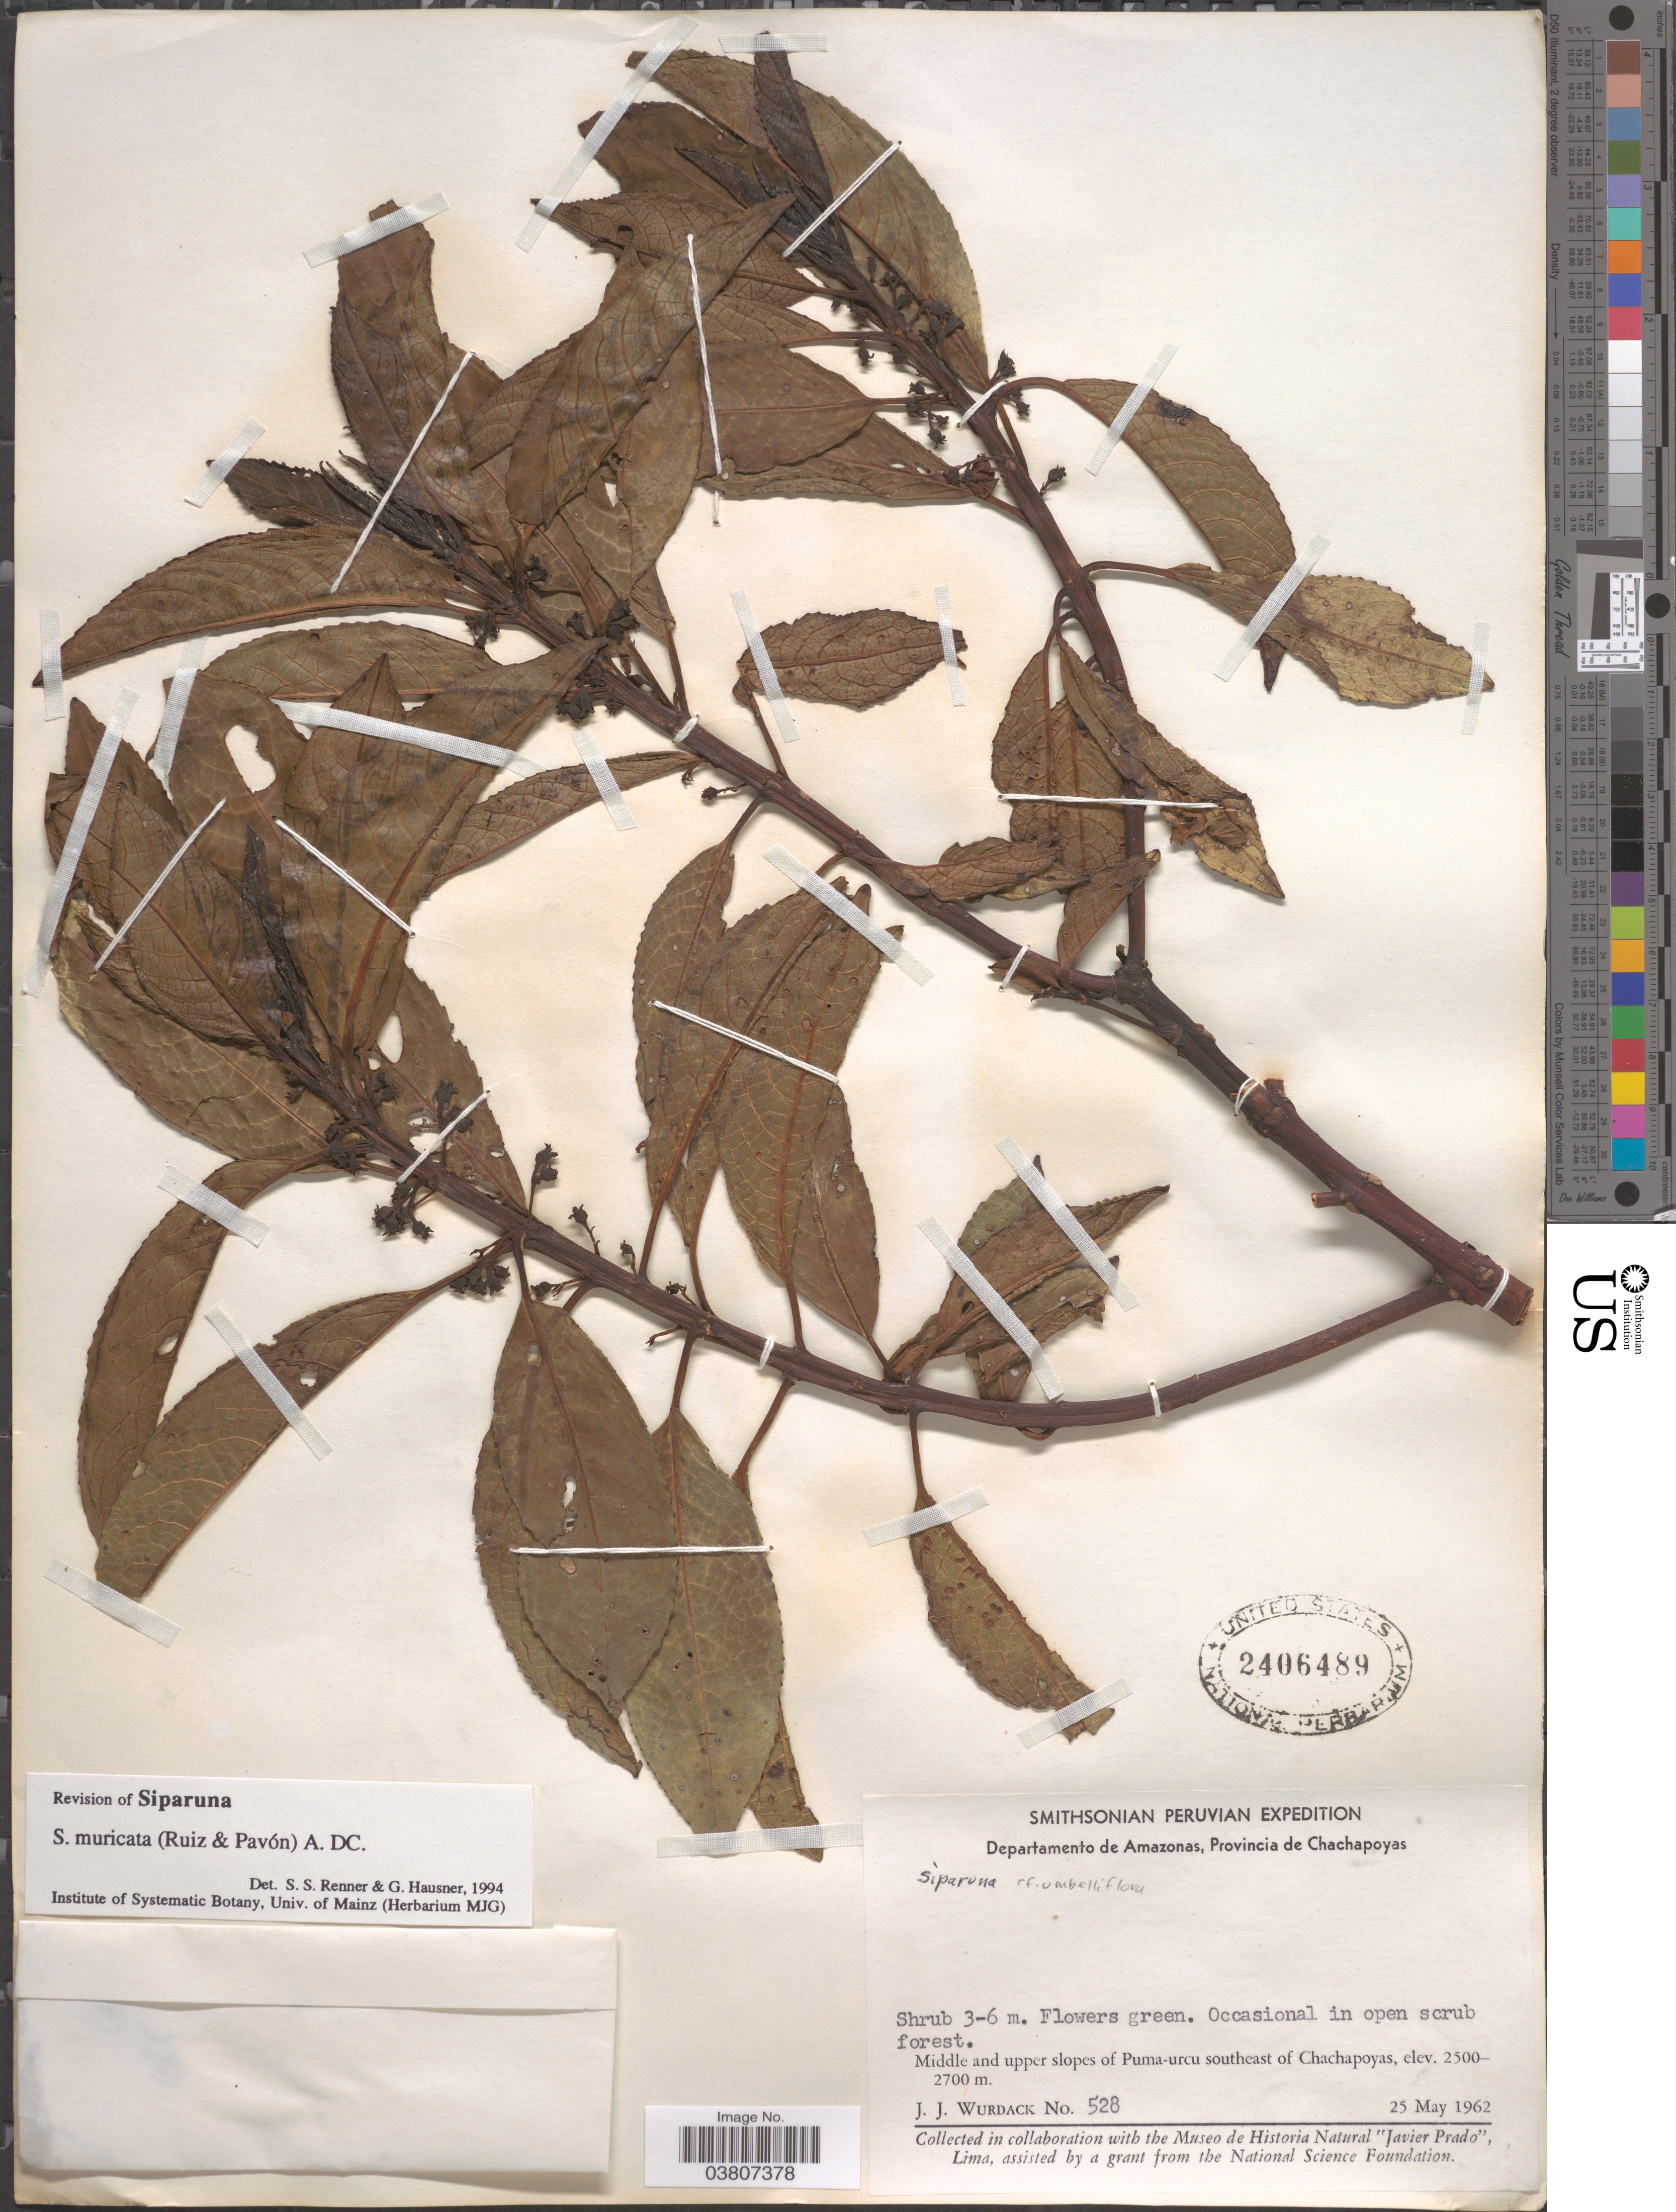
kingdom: Plantae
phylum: Tracheophyta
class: Magnoliopsida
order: Laurales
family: Siparunaceae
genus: Siparuna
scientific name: Siparuna muricata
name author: (Ruiz & Pav.) A. DC.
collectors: J. J. Wurdack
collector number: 528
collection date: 1962-05-25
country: Peru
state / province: Amazonas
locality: Departamento de Amazonas, Provincia de Chachapoyas. Middle and upper slopes of Puma-urcu southeast of Chachapoyas.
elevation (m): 2500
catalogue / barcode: US 2406489